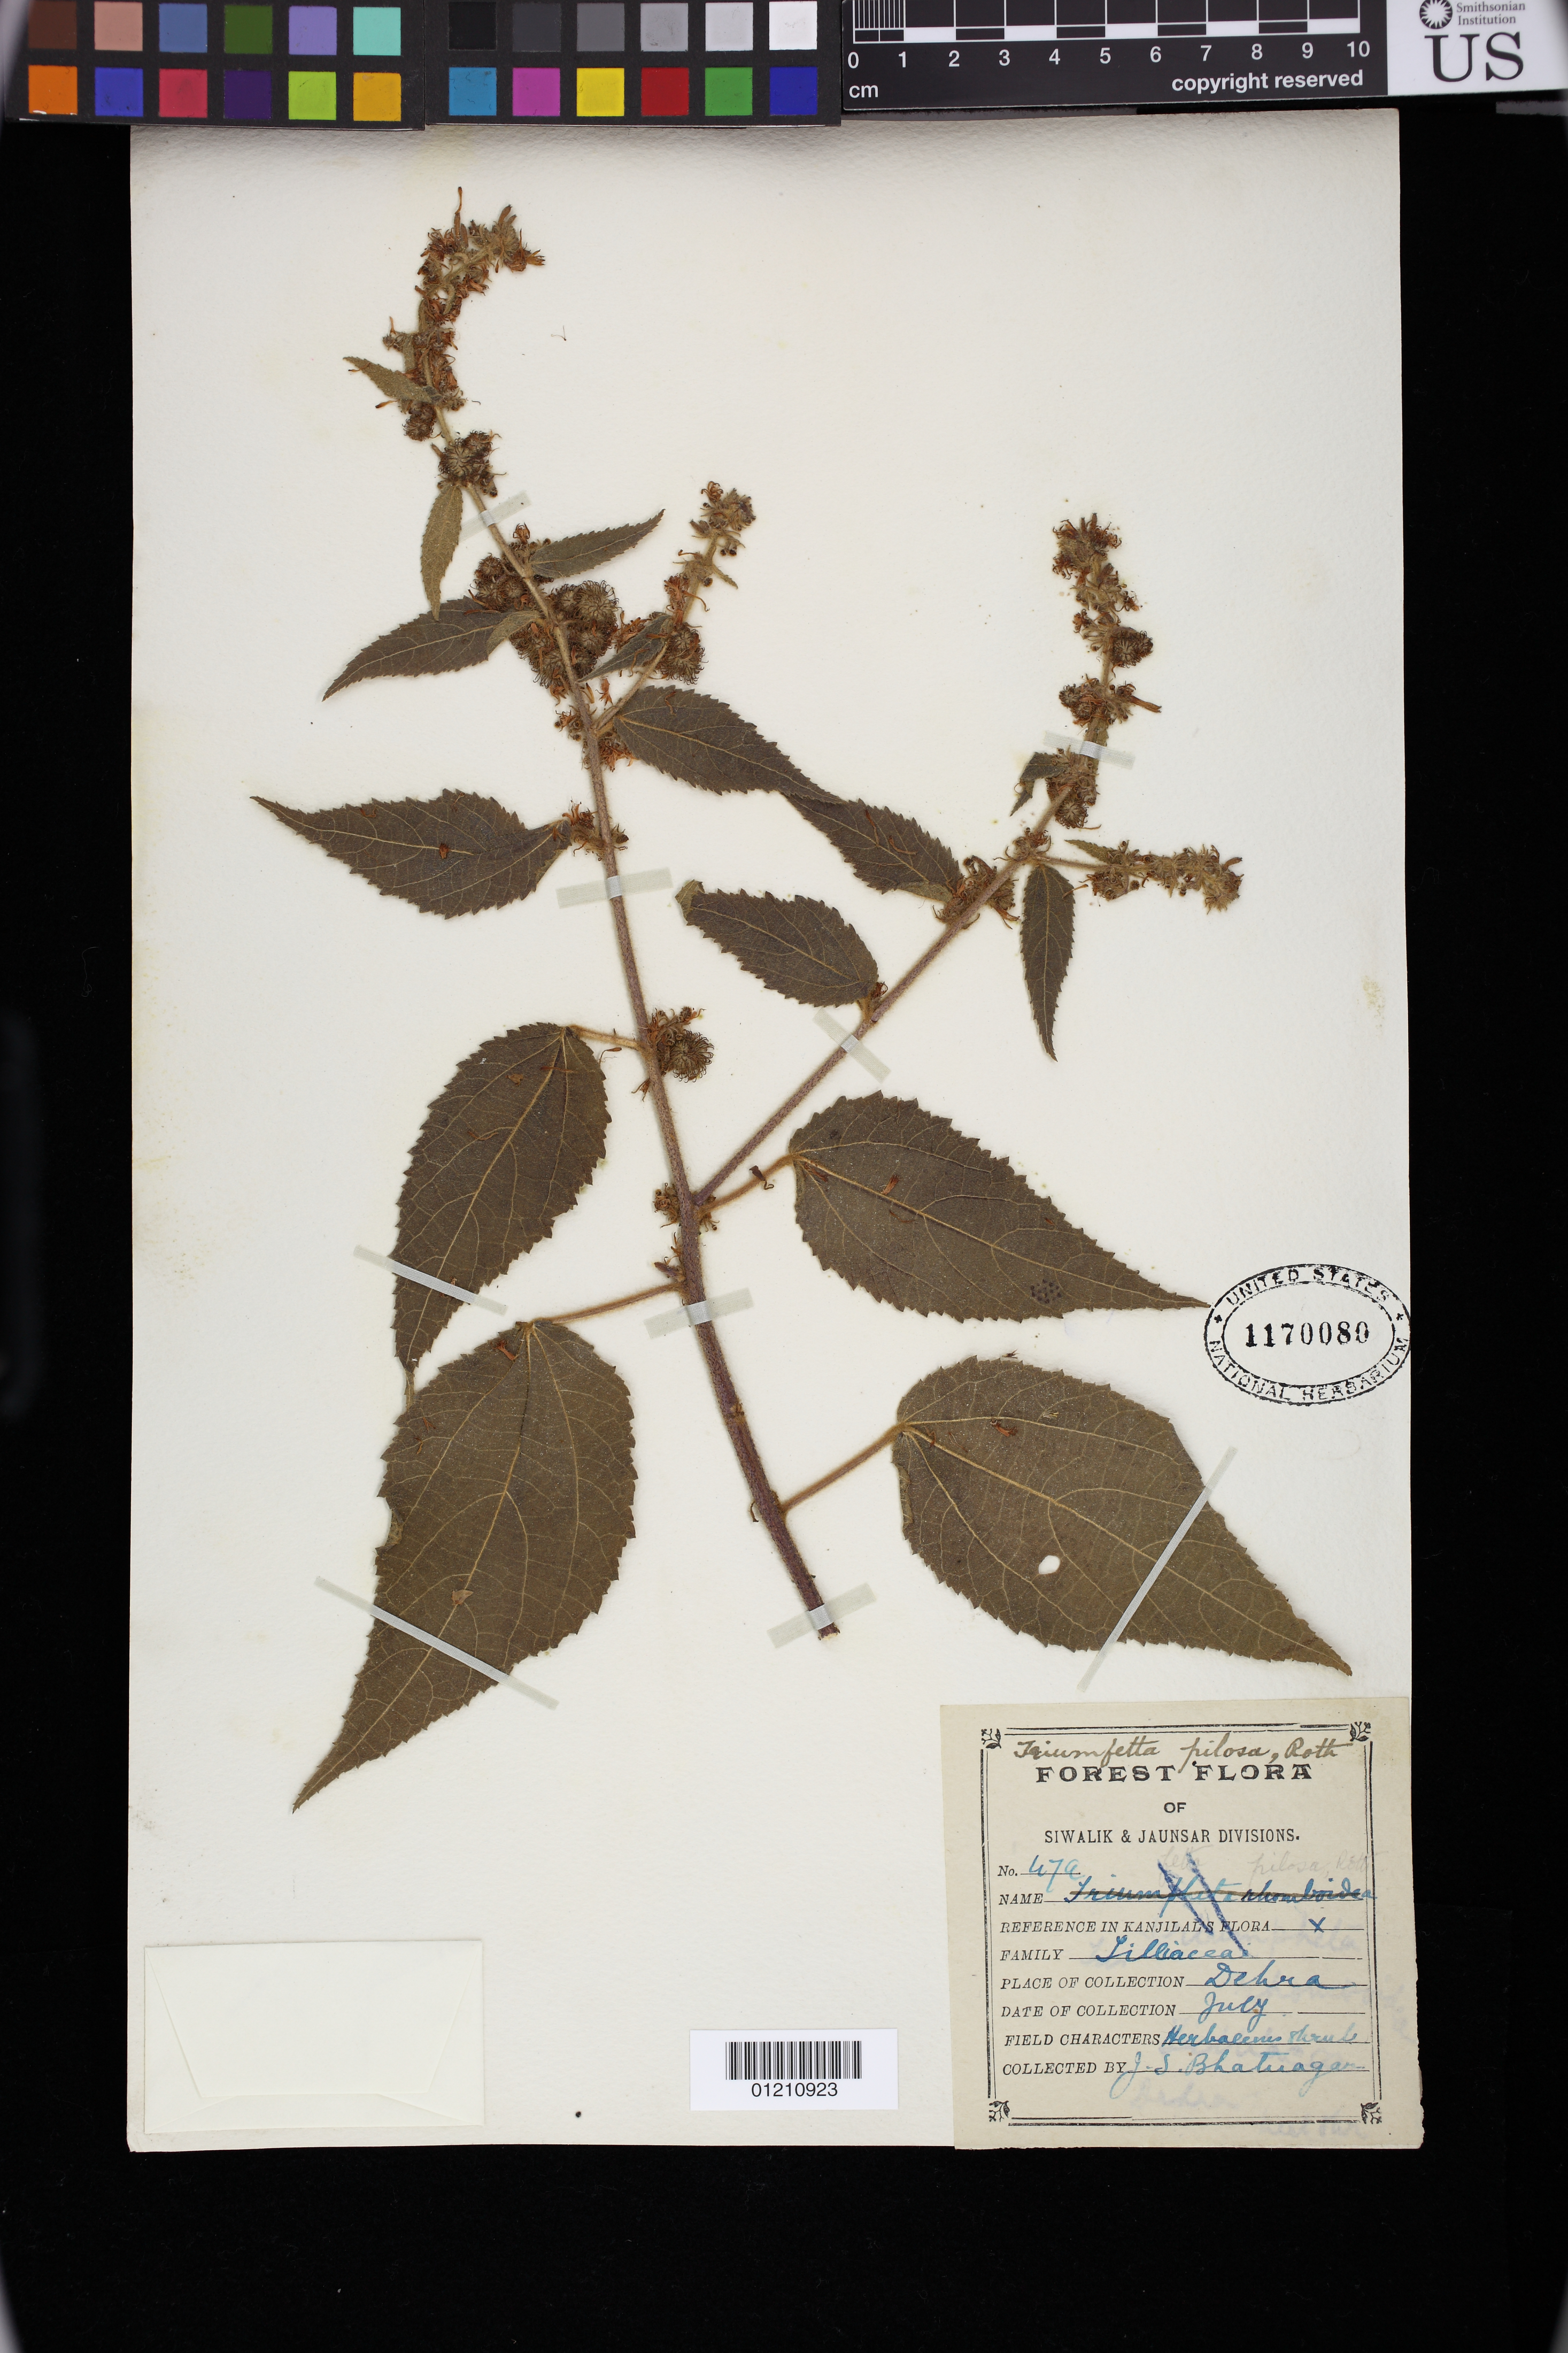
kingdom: Plantae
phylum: Tracheophyta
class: Magnoliopsida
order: Malvales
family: Malvaceae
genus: Triumfetta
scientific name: Triumfetta pilosa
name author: Roth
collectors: J. Bhatauagar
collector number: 470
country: India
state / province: Uttarakhand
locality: Dehra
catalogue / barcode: US 1170080